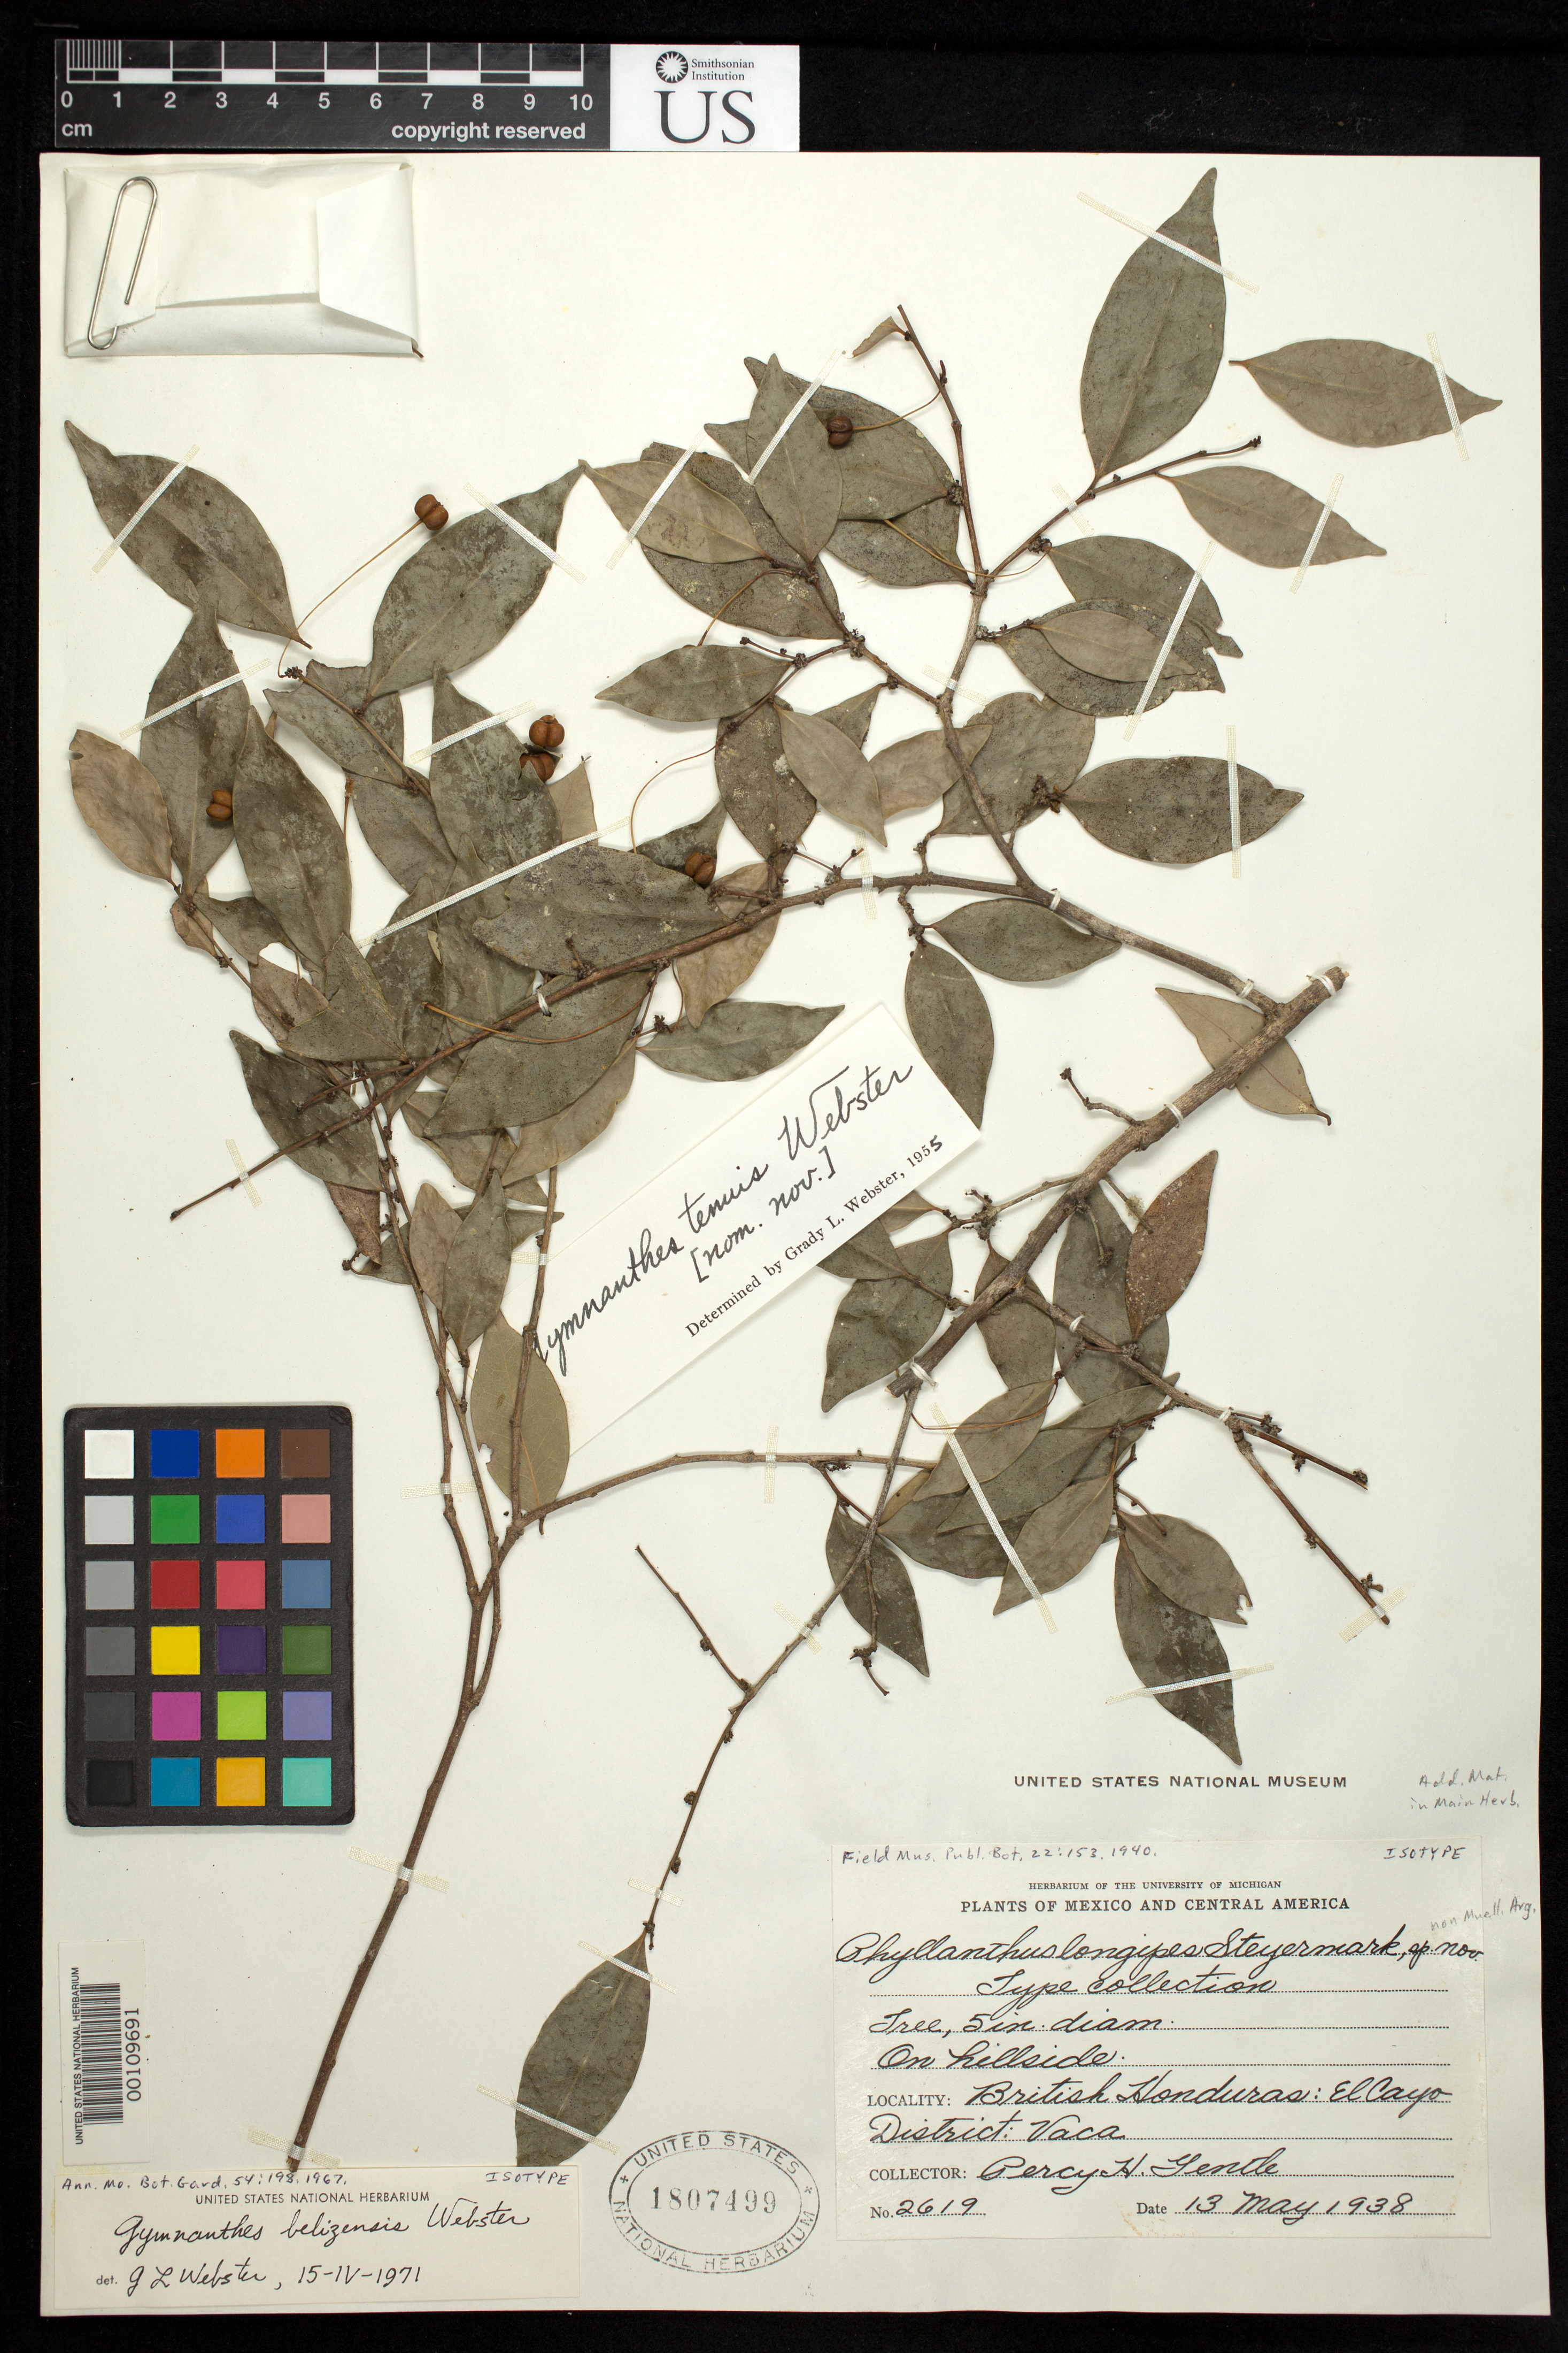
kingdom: Plantae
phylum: Tracheophyta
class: Magnoliopsida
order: Malpighiales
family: Phyllanthaceae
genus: Phyllanthus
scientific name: Phyllanthus longipes Steyerm., nom. illeg.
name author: Steyerm.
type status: Isotype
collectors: P. H. Gentle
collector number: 2619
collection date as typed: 13 May 1938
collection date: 1938-05-13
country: Belize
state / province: Cayo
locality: British Honduras: El Cayo District, Vaca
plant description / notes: Annotation label with "Gymnanthes tenuis Webster [nom. nov.] attached to specimen, but name published as Gymnanthes belizensis.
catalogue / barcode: US 1807499